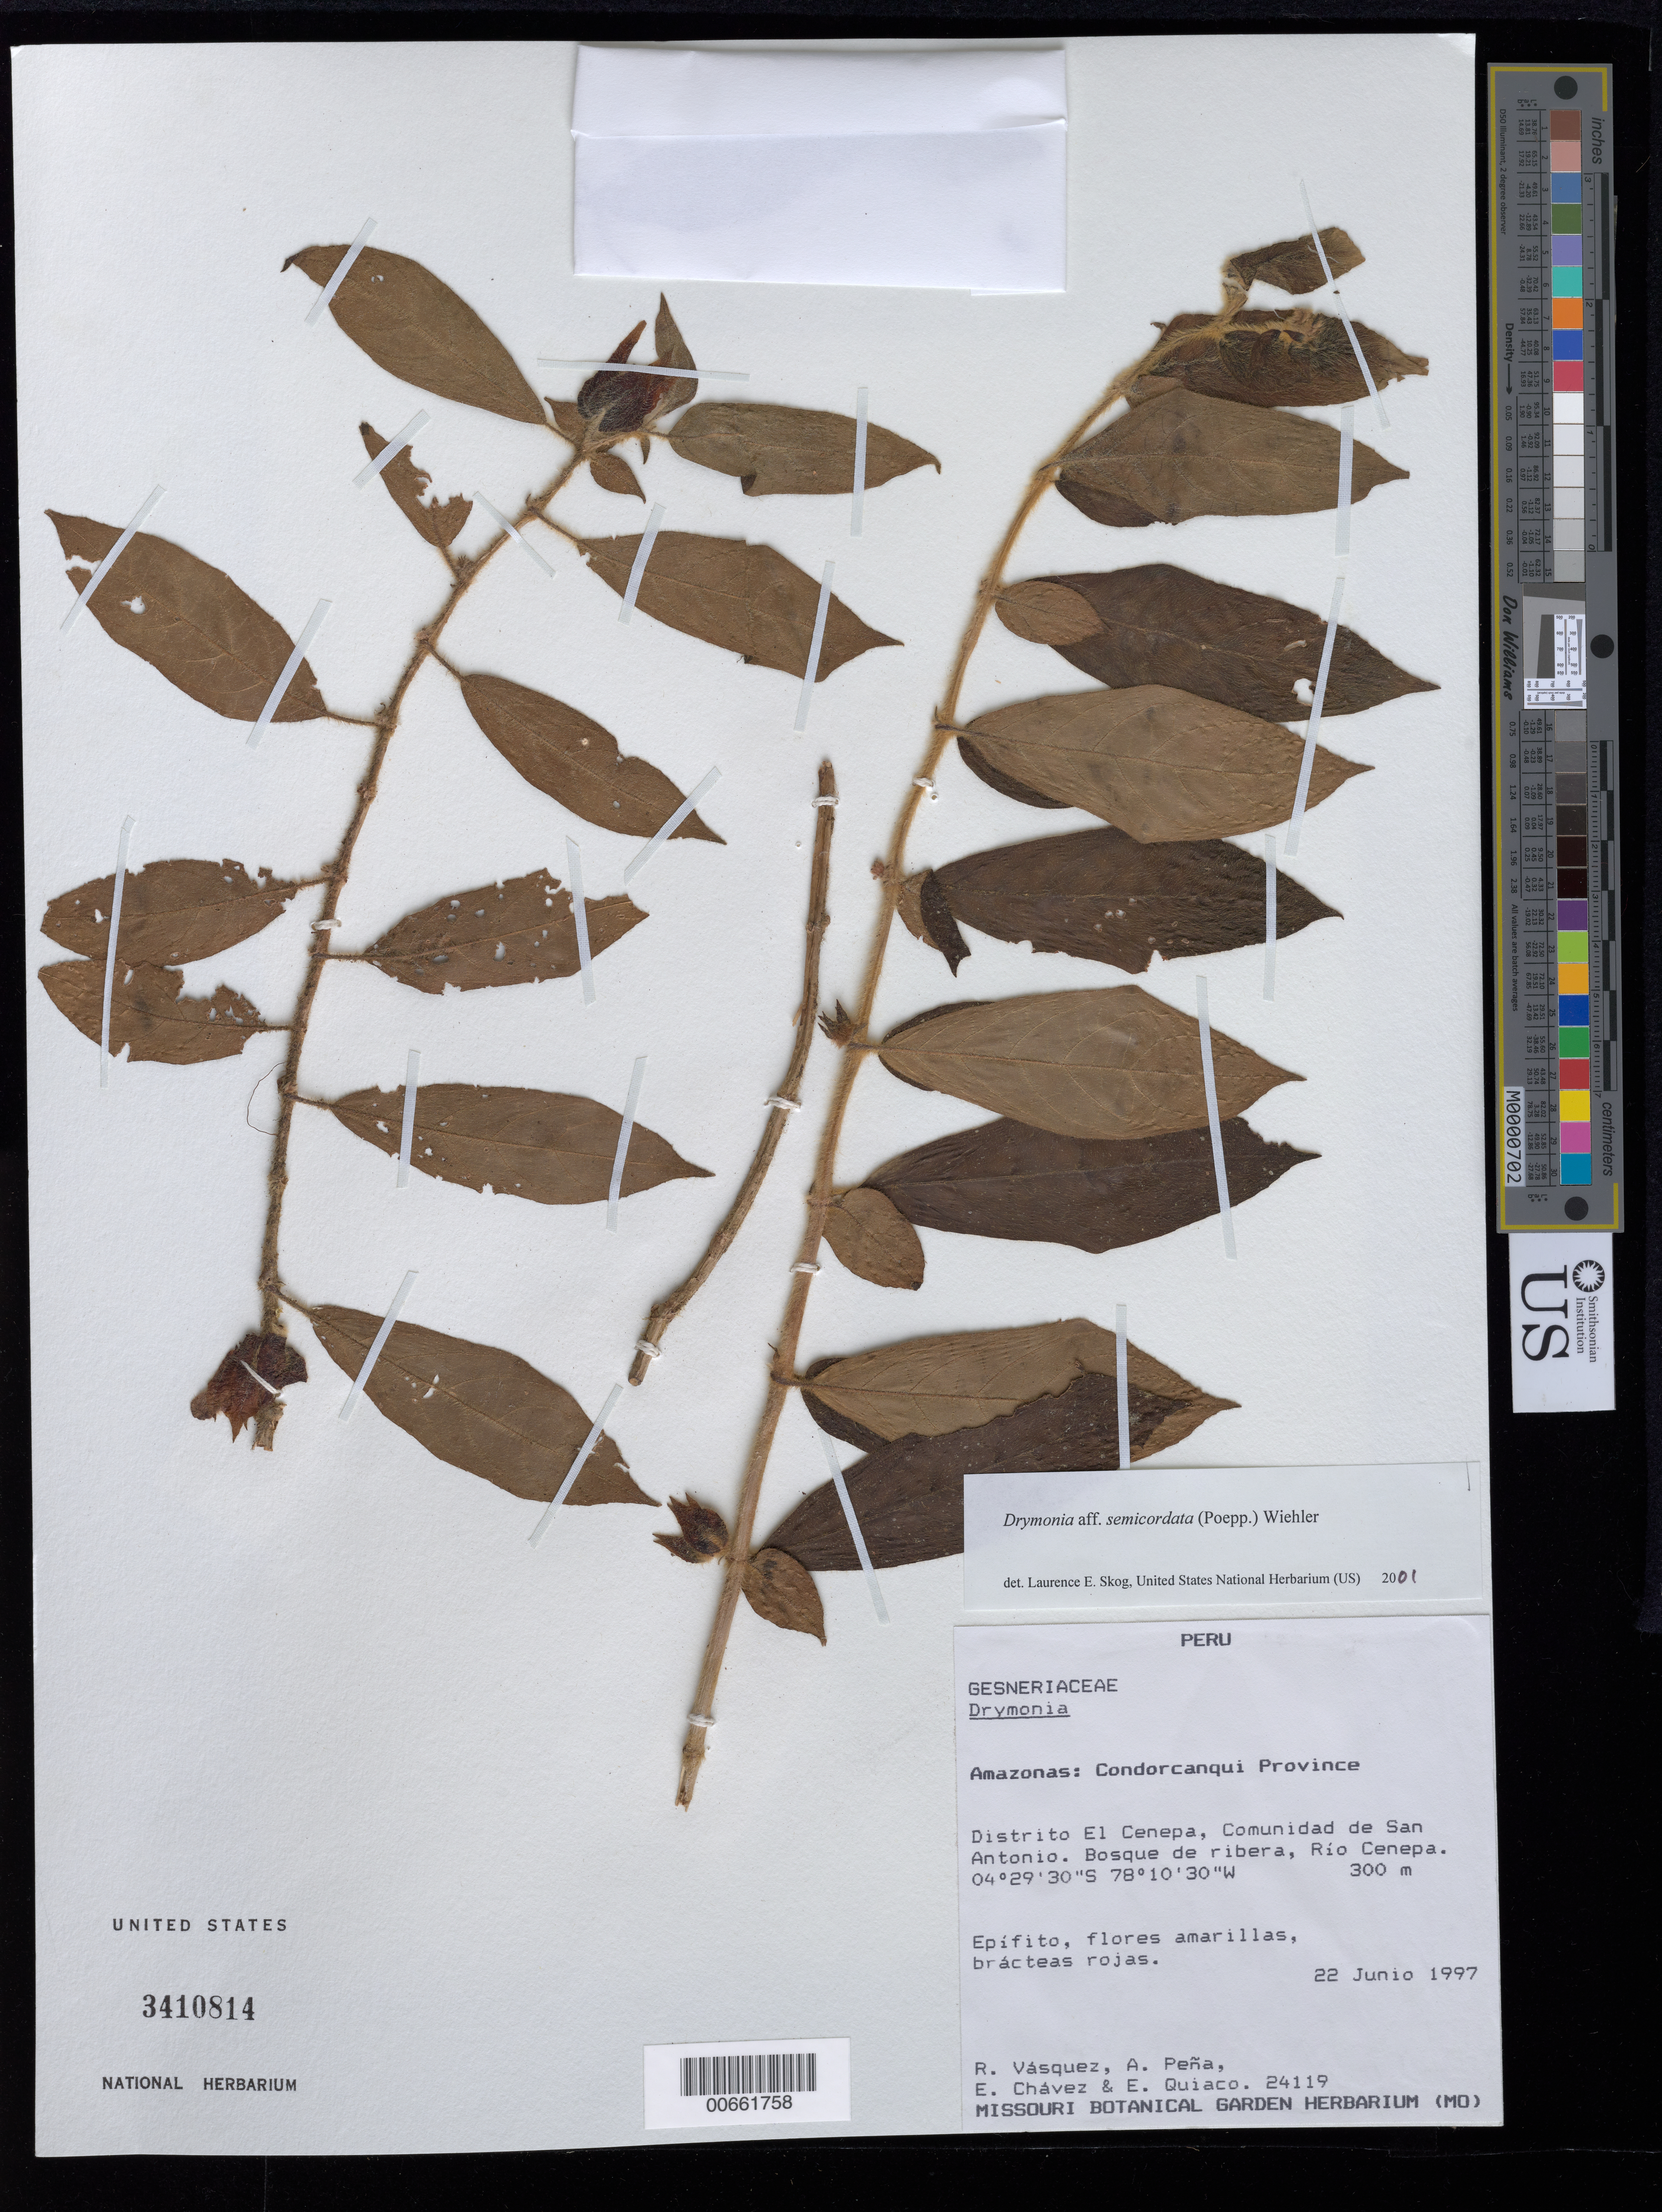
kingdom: Plantae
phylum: Tracheophyta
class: Magnoliopsida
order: Lamiales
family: Gesneriaceae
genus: Drymonia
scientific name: Drymonia semicordata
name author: (Poepp.) Wiehler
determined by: Skog, Laurence E.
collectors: R. Vásquez, A. Peña, E. Chávez & E. Quiaco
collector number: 24119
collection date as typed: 22 Jun 1997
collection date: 1997-06-22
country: Peru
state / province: Amazonas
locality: Prov. Condorcanqui; Dtto. El Cenepa, comunidad de San Antonio, Río Cenepa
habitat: Bosque ce ribera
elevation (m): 300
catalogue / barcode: US 3410814